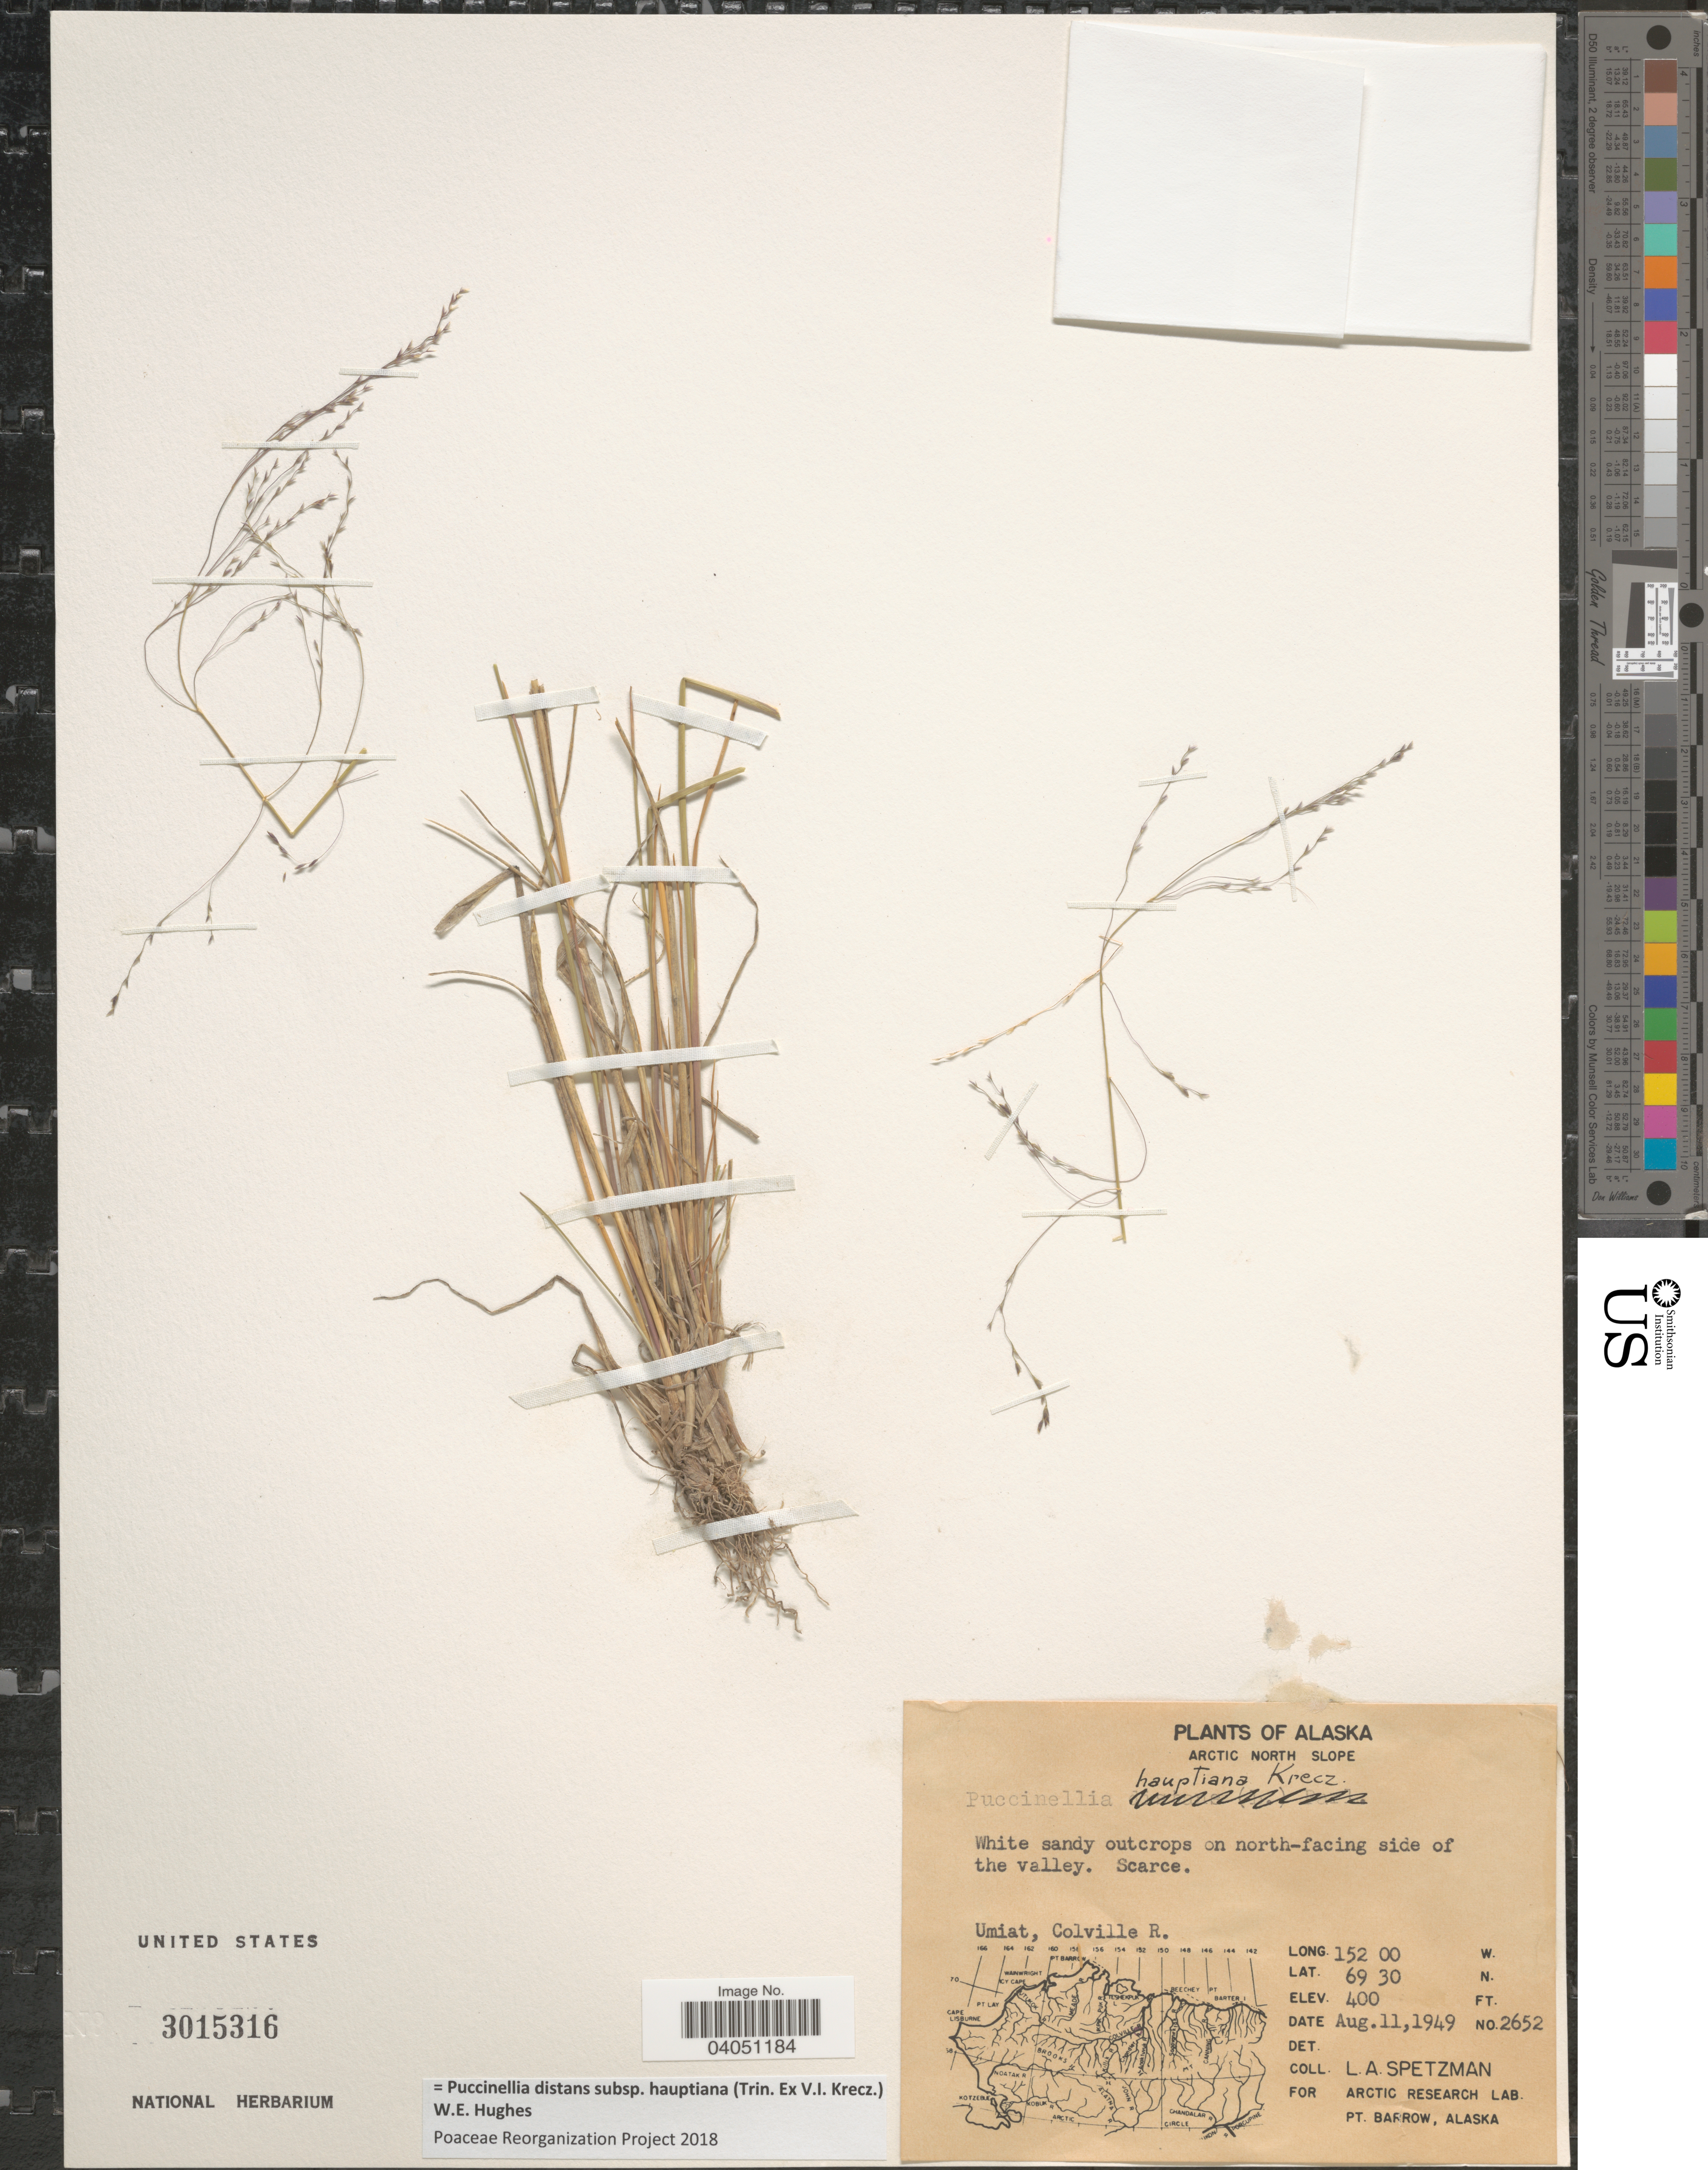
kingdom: Plantae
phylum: Tracheophyta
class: Liliopsida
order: Poales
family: Poaceae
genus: Puccinellia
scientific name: Puccinellia distans subsp. hauptiana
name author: (Trin. ex V.I. Krecz.) W.E. Hughes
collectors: L. Spetzman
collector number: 2652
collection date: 1949-08-11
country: United States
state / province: Alaska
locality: Arctic North Slope. White sandy outcrops on north-facing side of the valley. Umiat, Colville R.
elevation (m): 122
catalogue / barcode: US 3015316